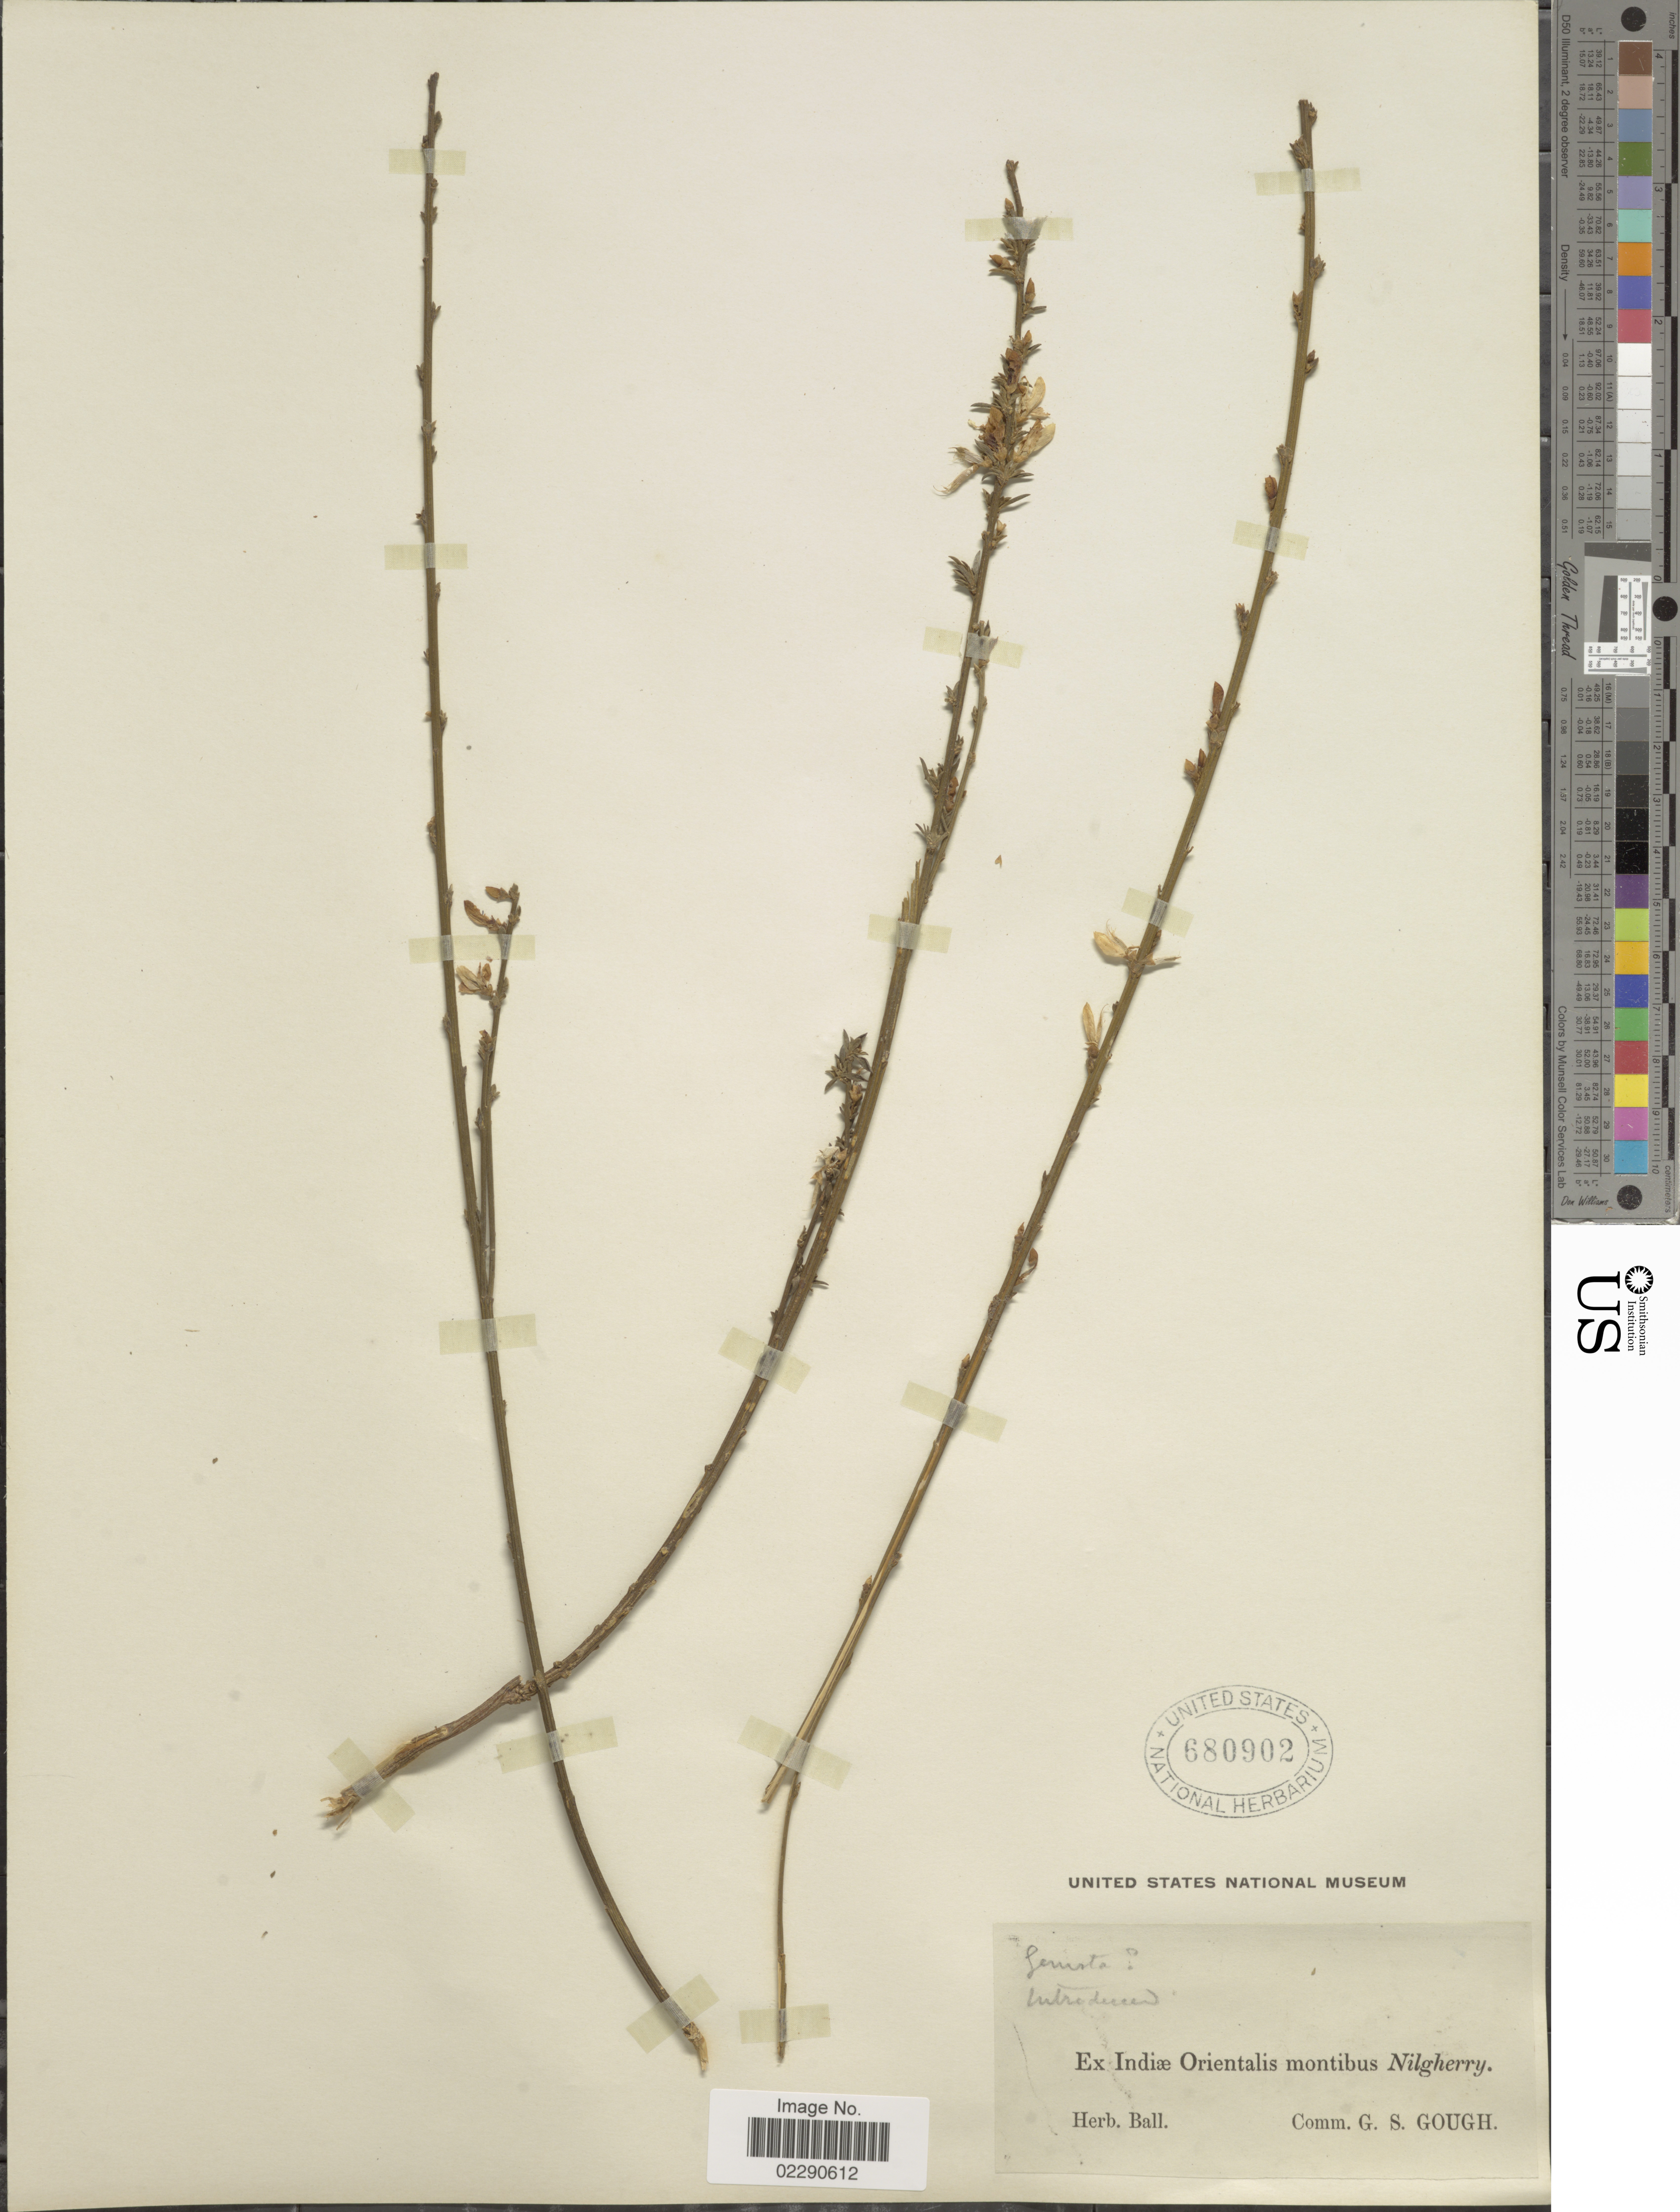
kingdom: Plantae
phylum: Tracheophyta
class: Magnoliopsida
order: Fabales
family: Fabaceae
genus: Genista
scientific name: Genista sp.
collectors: ex herb. Ball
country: India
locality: Indiae Orientalis montibus Nilgherry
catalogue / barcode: US 680902